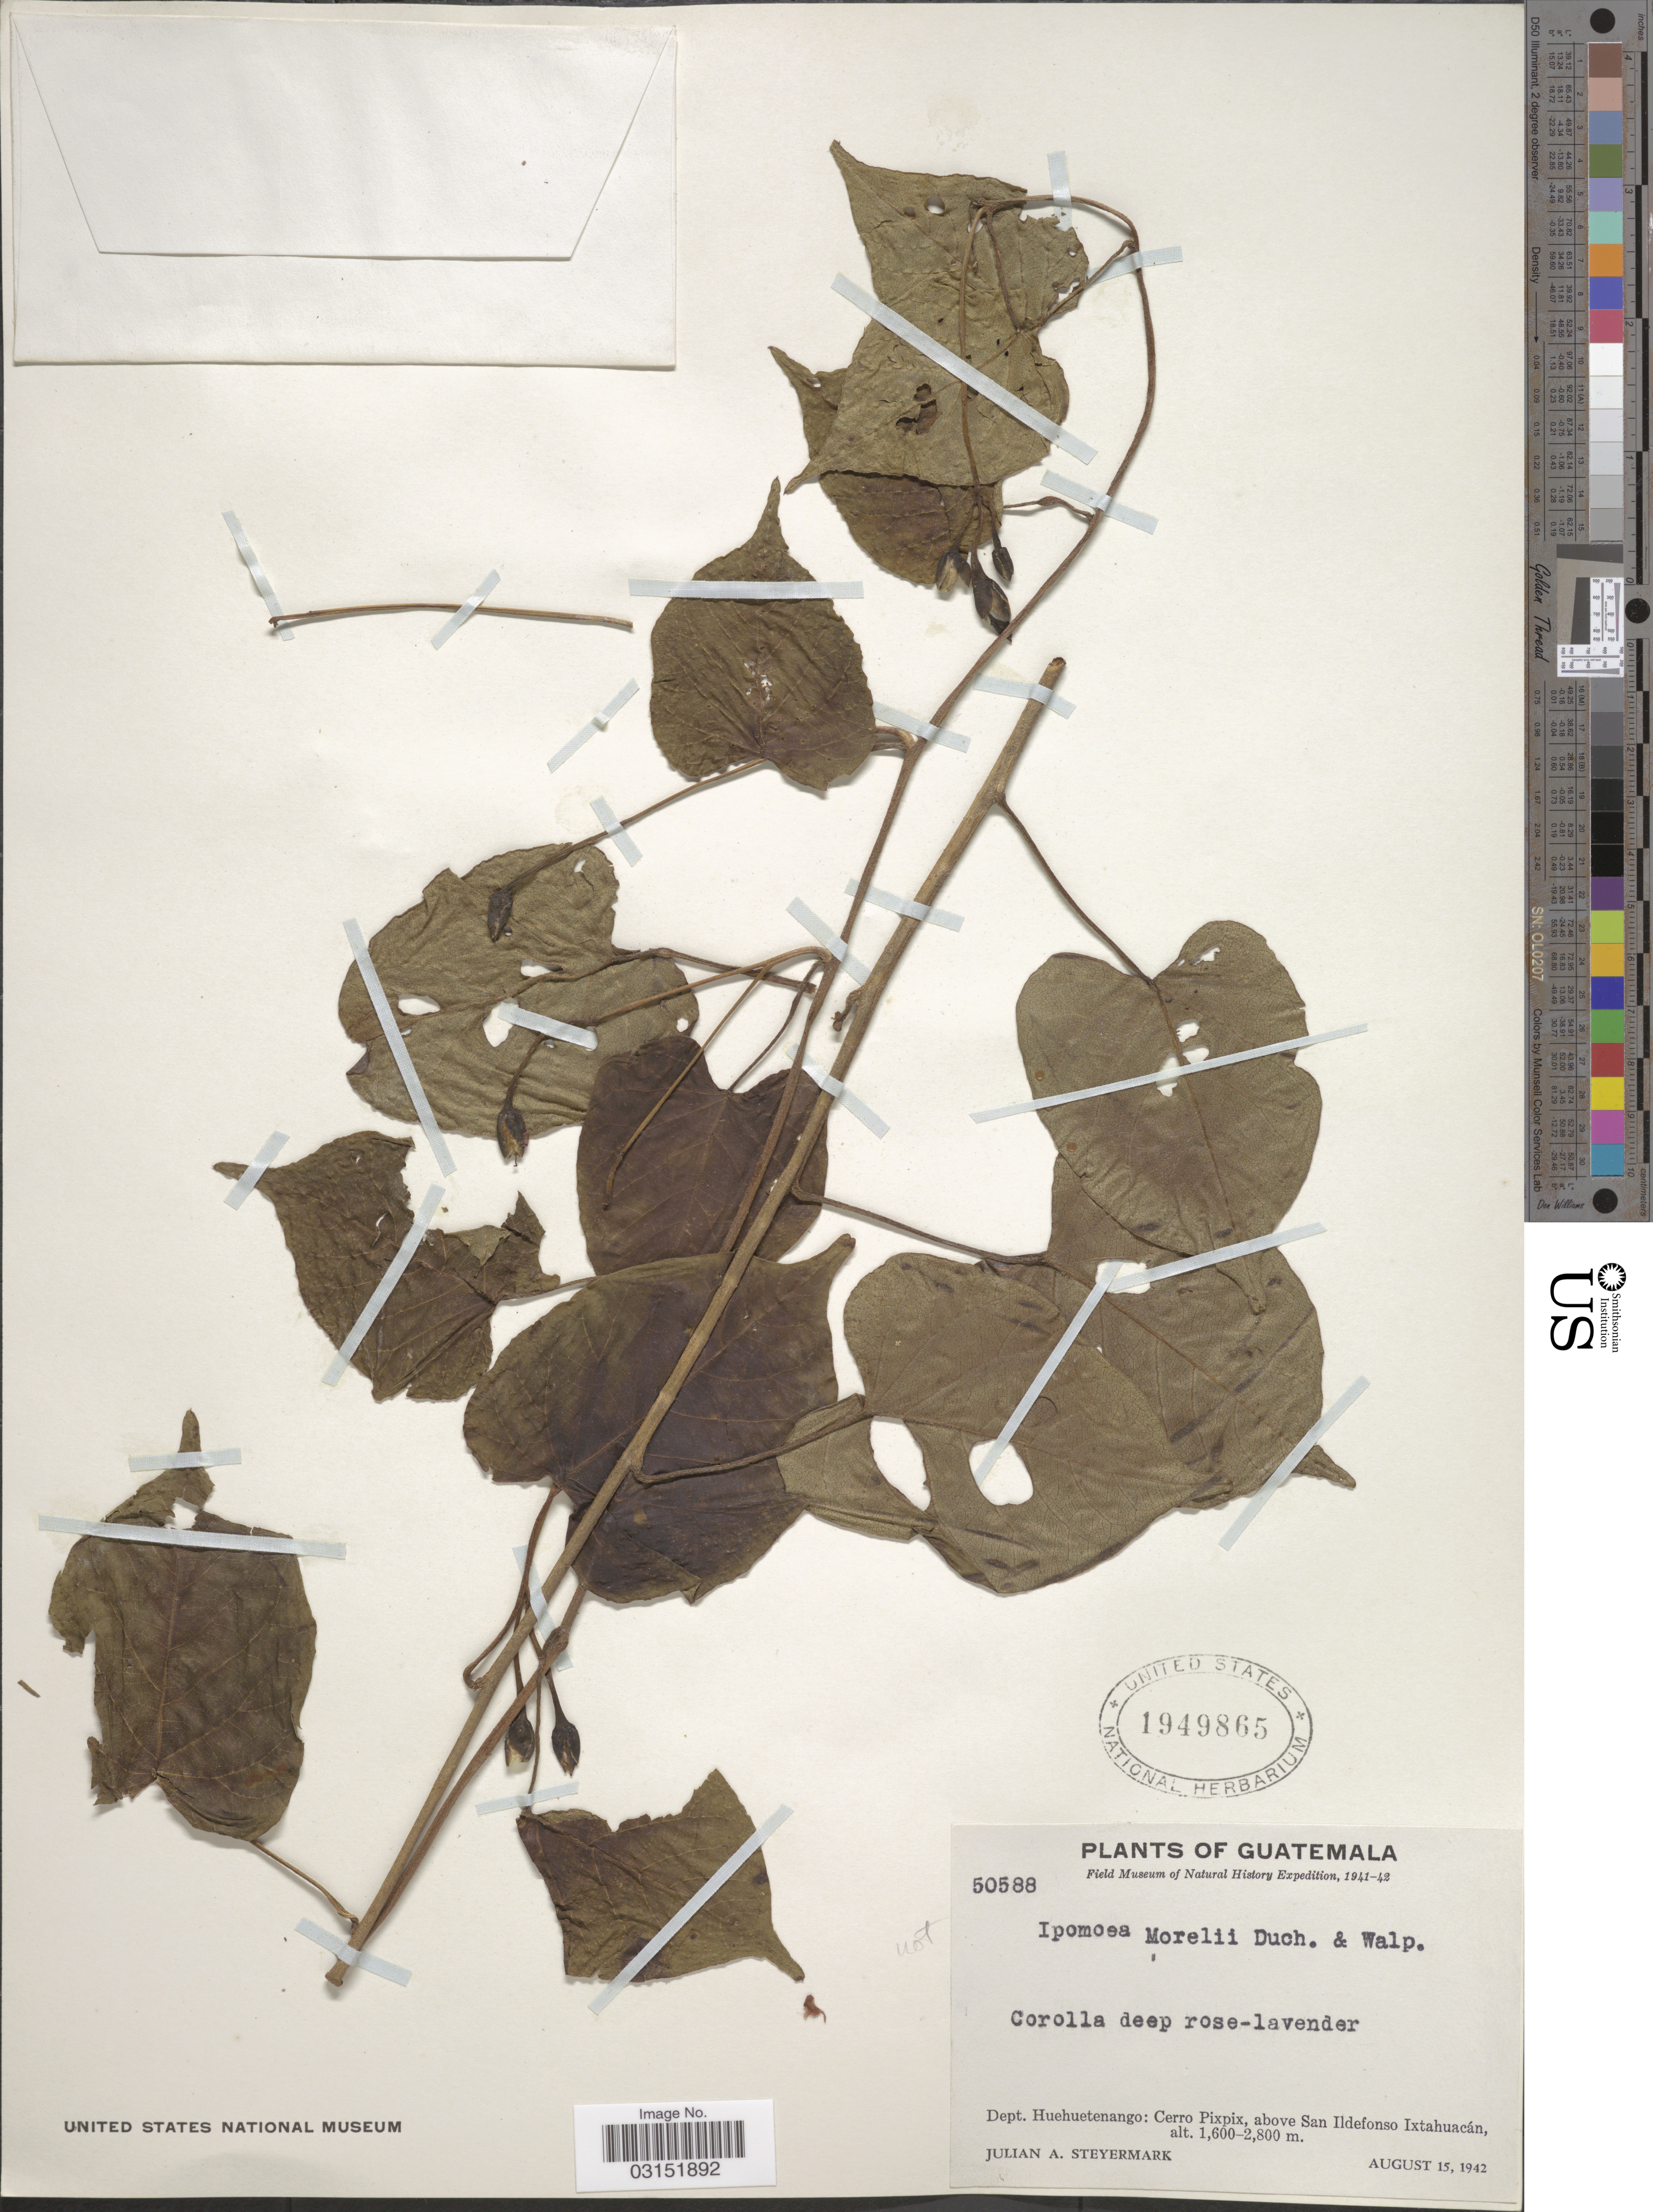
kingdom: Plantae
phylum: Tracheophyta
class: Magnoliopsida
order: Solanales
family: Convolvulaceae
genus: Ipomoea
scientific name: Ipomoea sp.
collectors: J. Steyermark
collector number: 50588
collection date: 1942-08-15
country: Guatemala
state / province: Huehuetenango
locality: Dept. Huehuetenango: Cerro Pixpix, above San Ildefonso Ixtahuacán.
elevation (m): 1600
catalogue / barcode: US 1949865